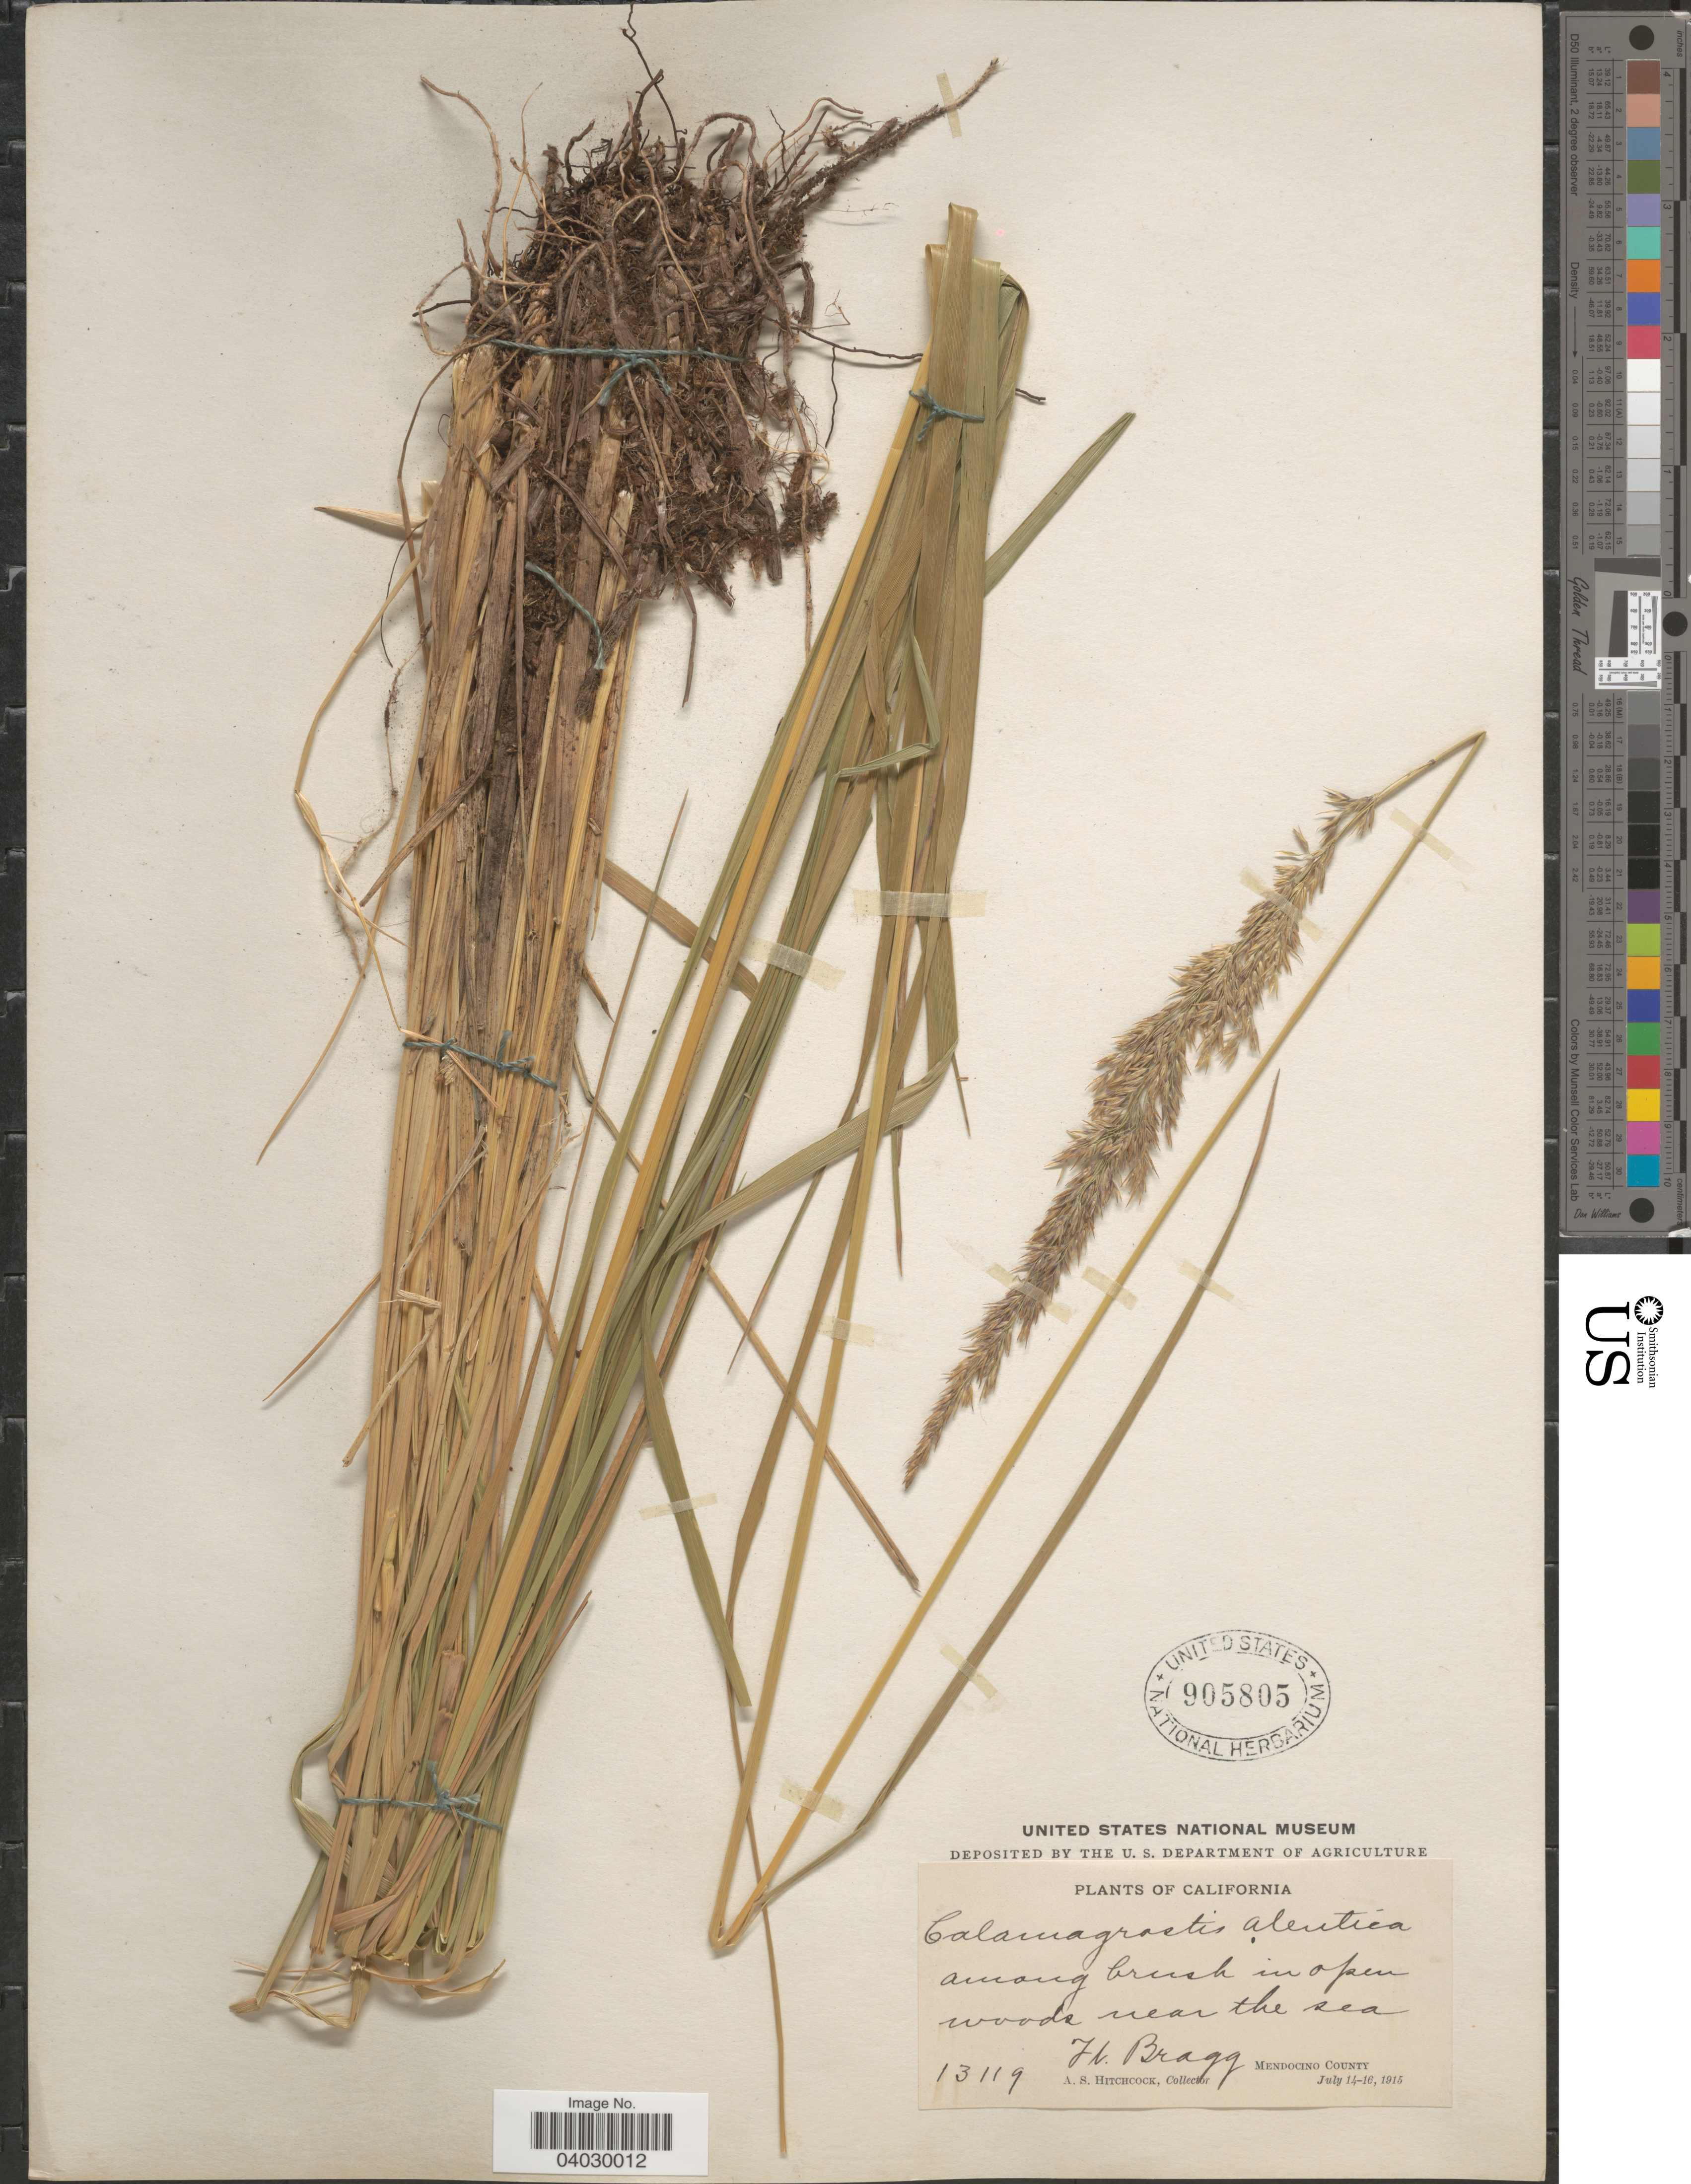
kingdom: Plantae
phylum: Tracheophyta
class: Liliopsida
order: Poales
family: Poaceae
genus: Calamagrostis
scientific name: Calamagrostis nutkaensis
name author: (J. Presl) Steud.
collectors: A. S. Hitchcock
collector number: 13119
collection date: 1915-07-14/1915-07-16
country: United States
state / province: California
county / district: Mendocino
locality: Near the sea. Ft. Bragg. Mendocino County.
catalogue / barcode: US 905805